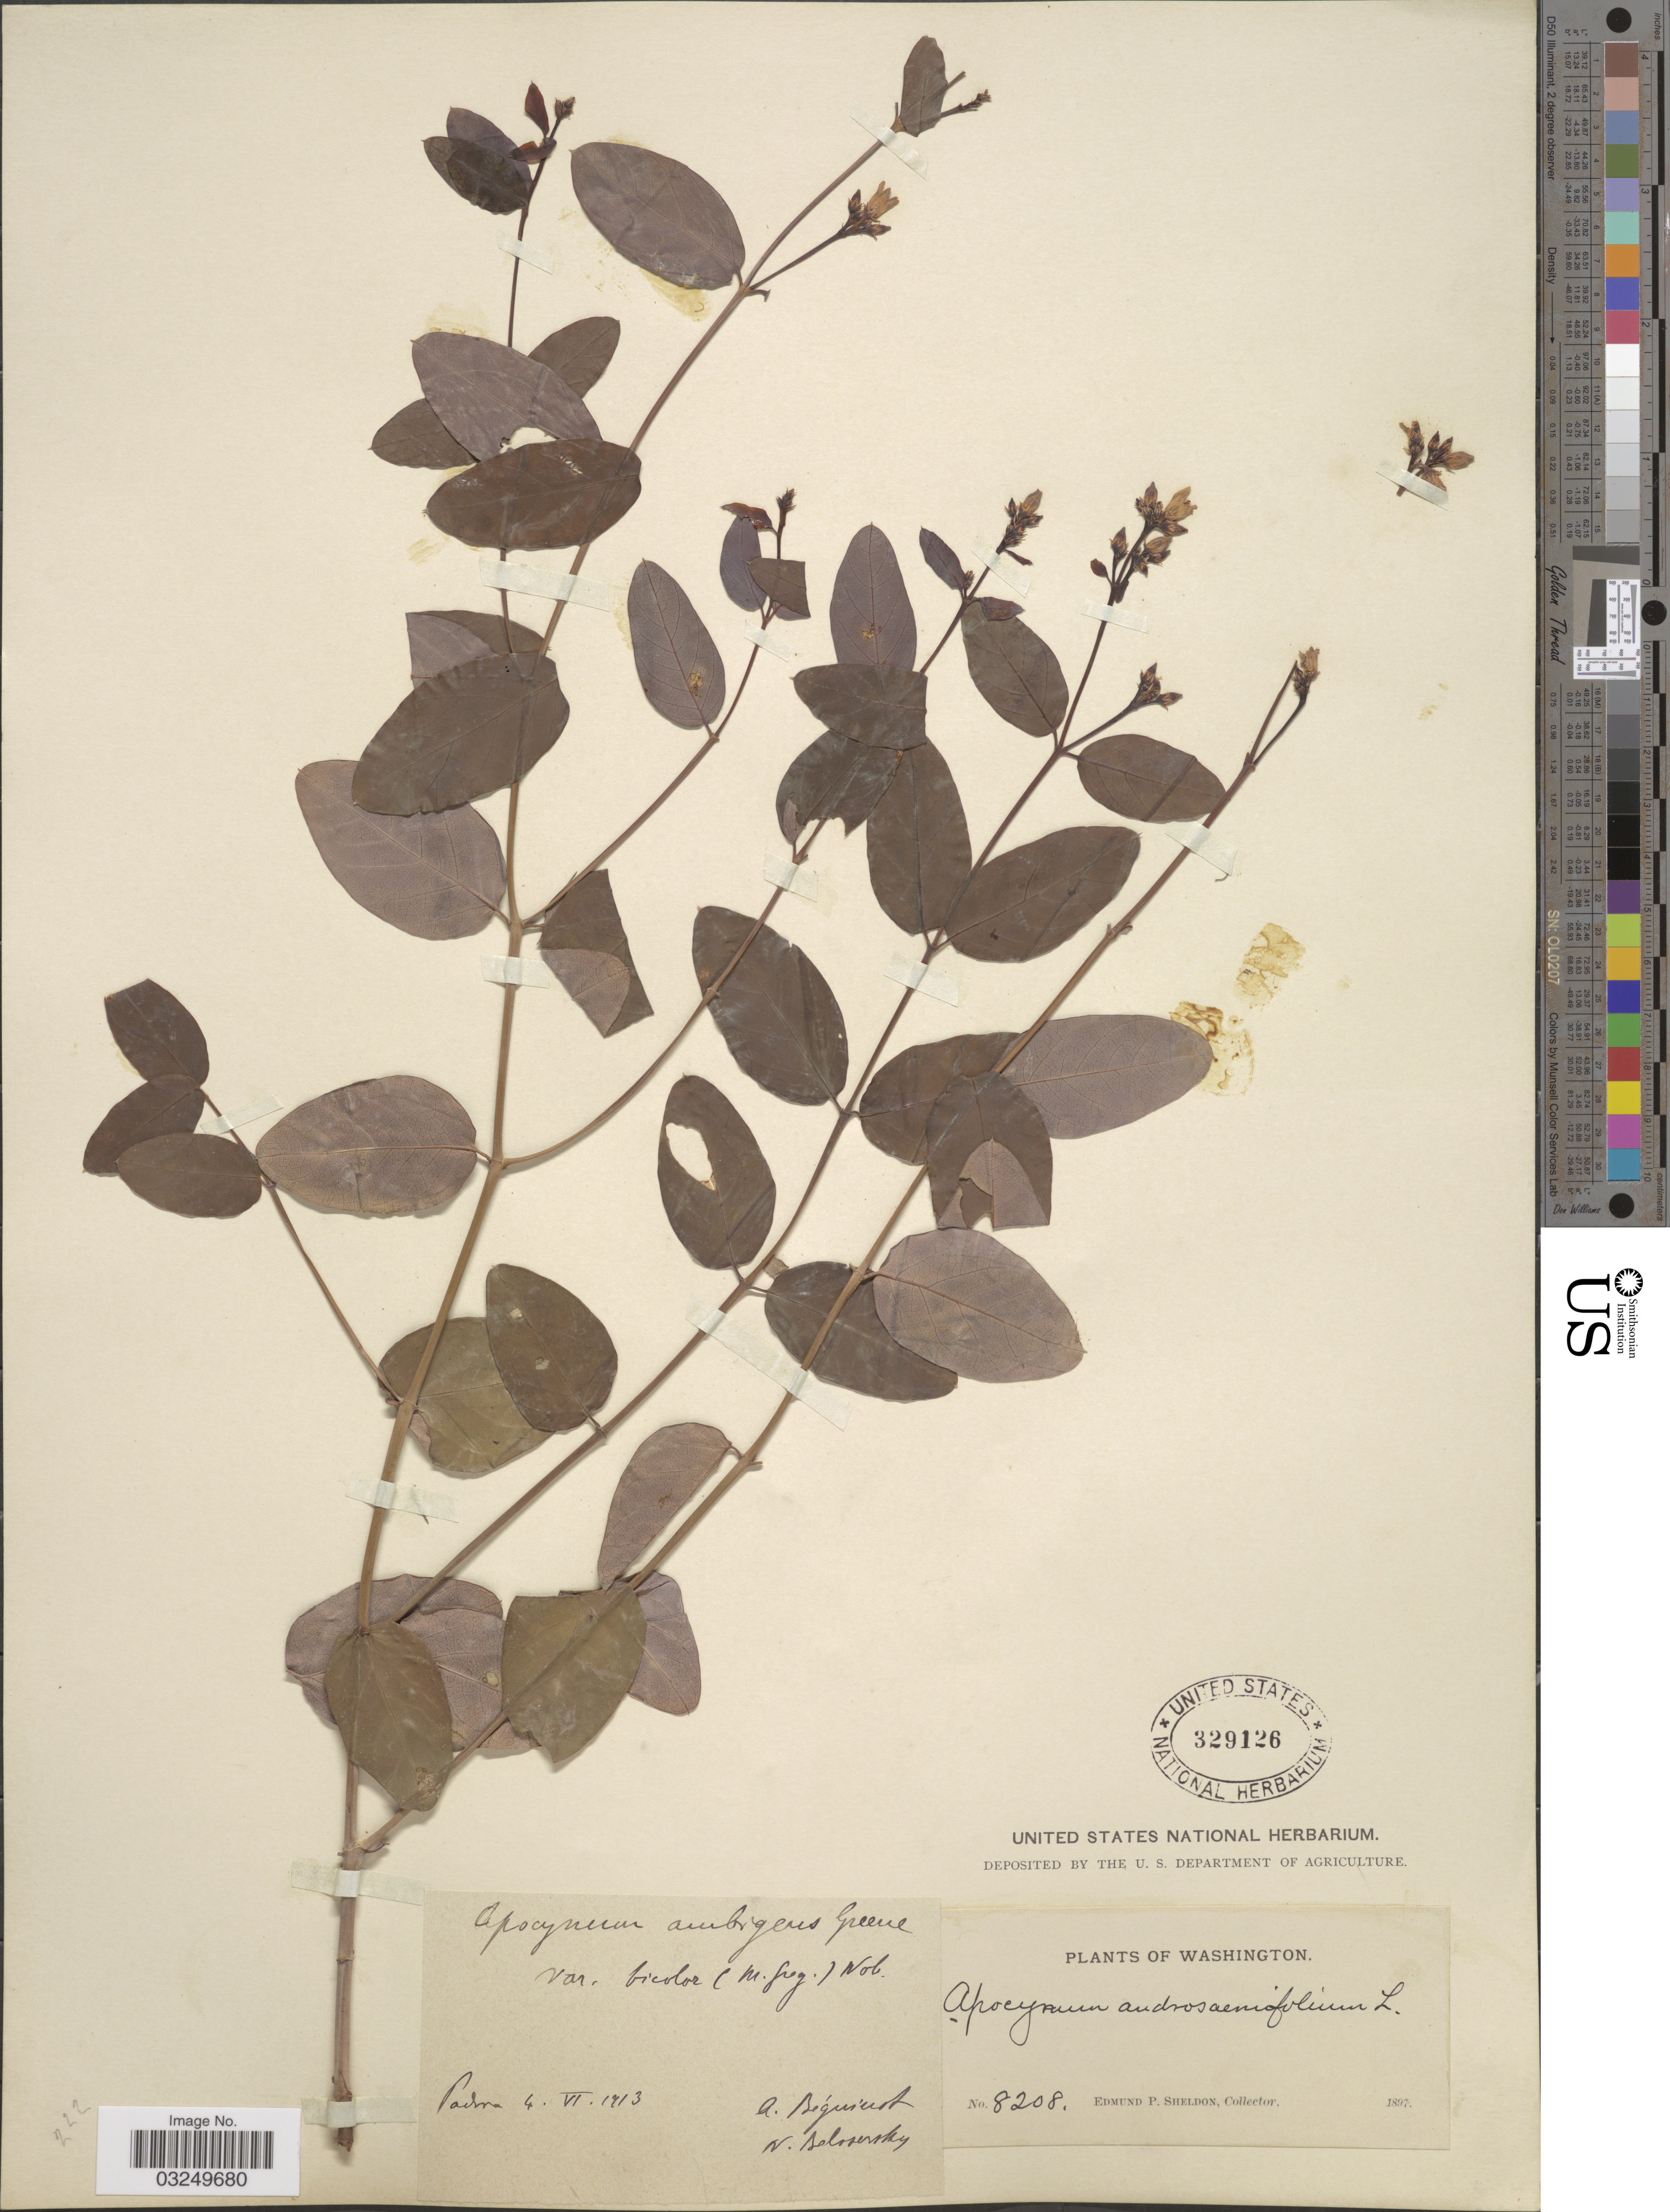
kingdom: Plantae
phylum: Tracheophyta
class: Magnoliopsida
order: Gentianales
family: Apocynaceae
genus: Apocynum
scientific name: Apocynum bicolor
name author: E.A. McGregor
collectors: E. P. Sheldon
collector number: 8208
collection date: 1897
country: United States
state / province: Washington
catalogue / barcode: US 329126